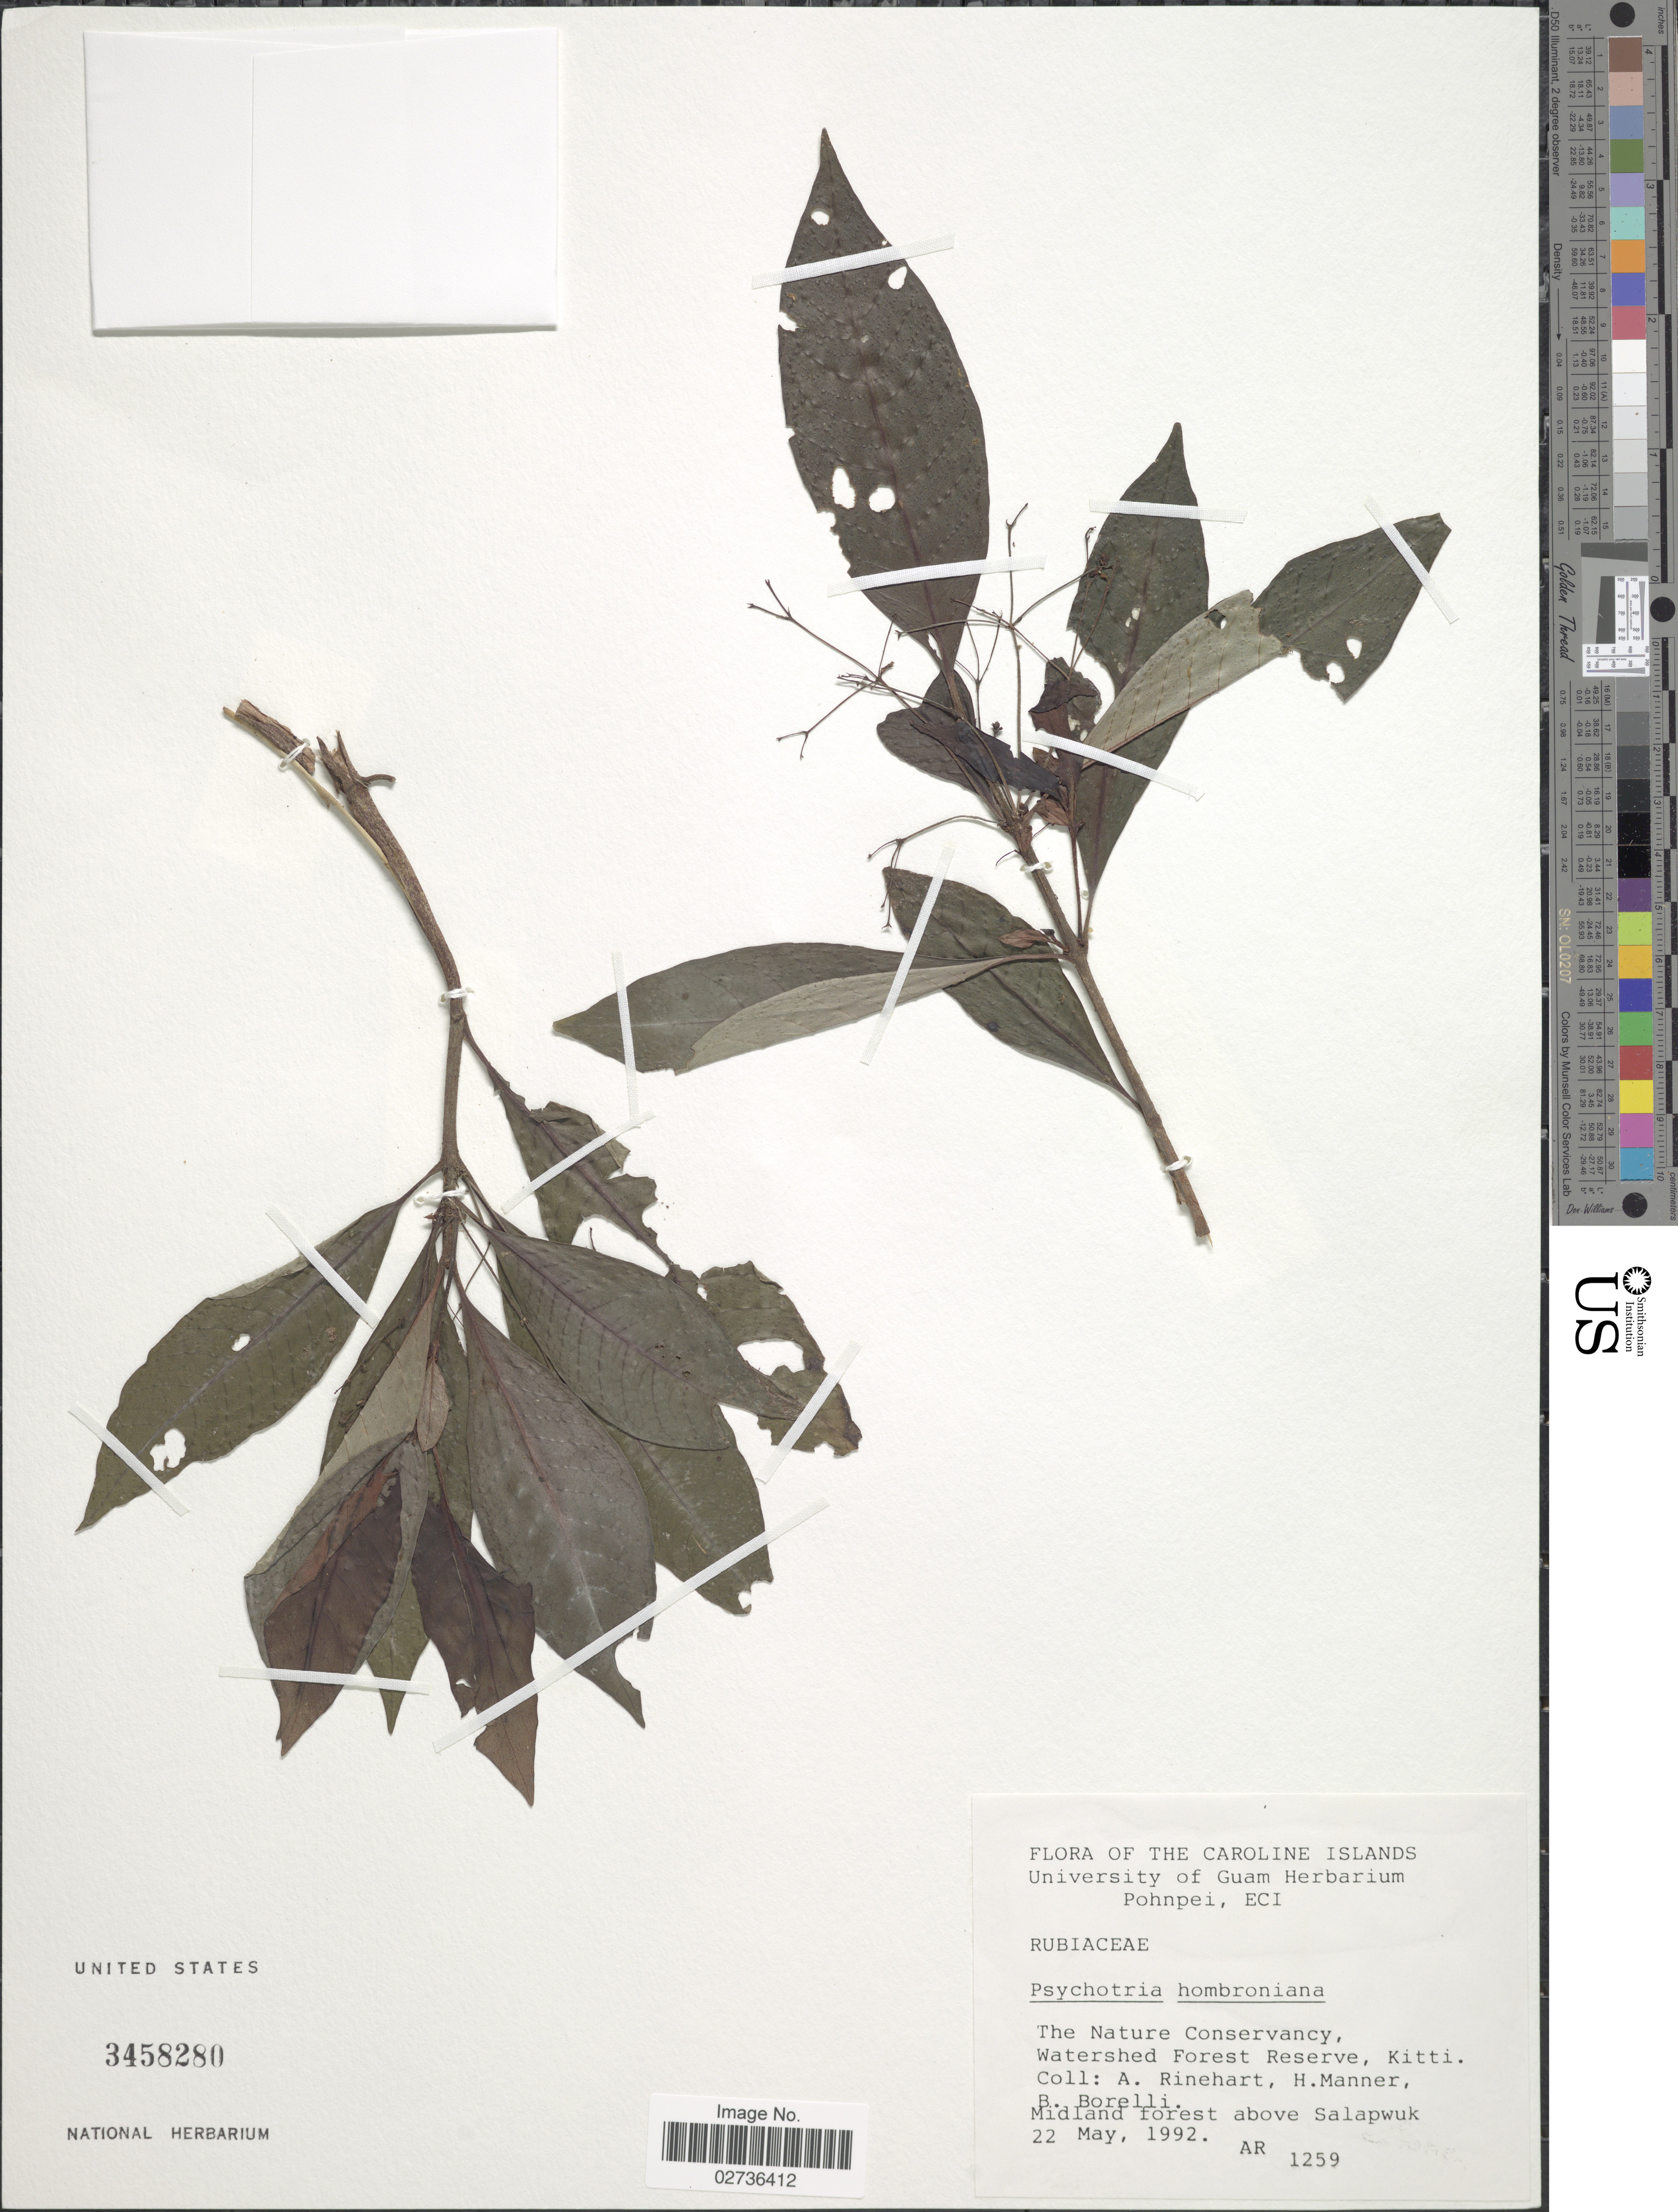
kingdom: Plantae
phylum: Tracheophyta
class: Magnoliopsida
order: Gentianales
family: Rubiaceae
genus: Psychotria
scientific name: Psychotria hombroniana var. squarrosa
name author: (Valeton) Fosberg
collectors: A. Rinehart, H. Manner & B. Borelli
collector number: AR 1259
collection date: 1992-05-22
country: Micronesia, Federated States of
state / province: Pohnpei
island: Pohnpei [Ponape]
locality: The Caroline Islands, Pohnpei, ECI, The Nature Conservancy, Watershed Forest Reserve, Kitti, Midland forest above Salapwuk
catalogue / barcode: US 3458280